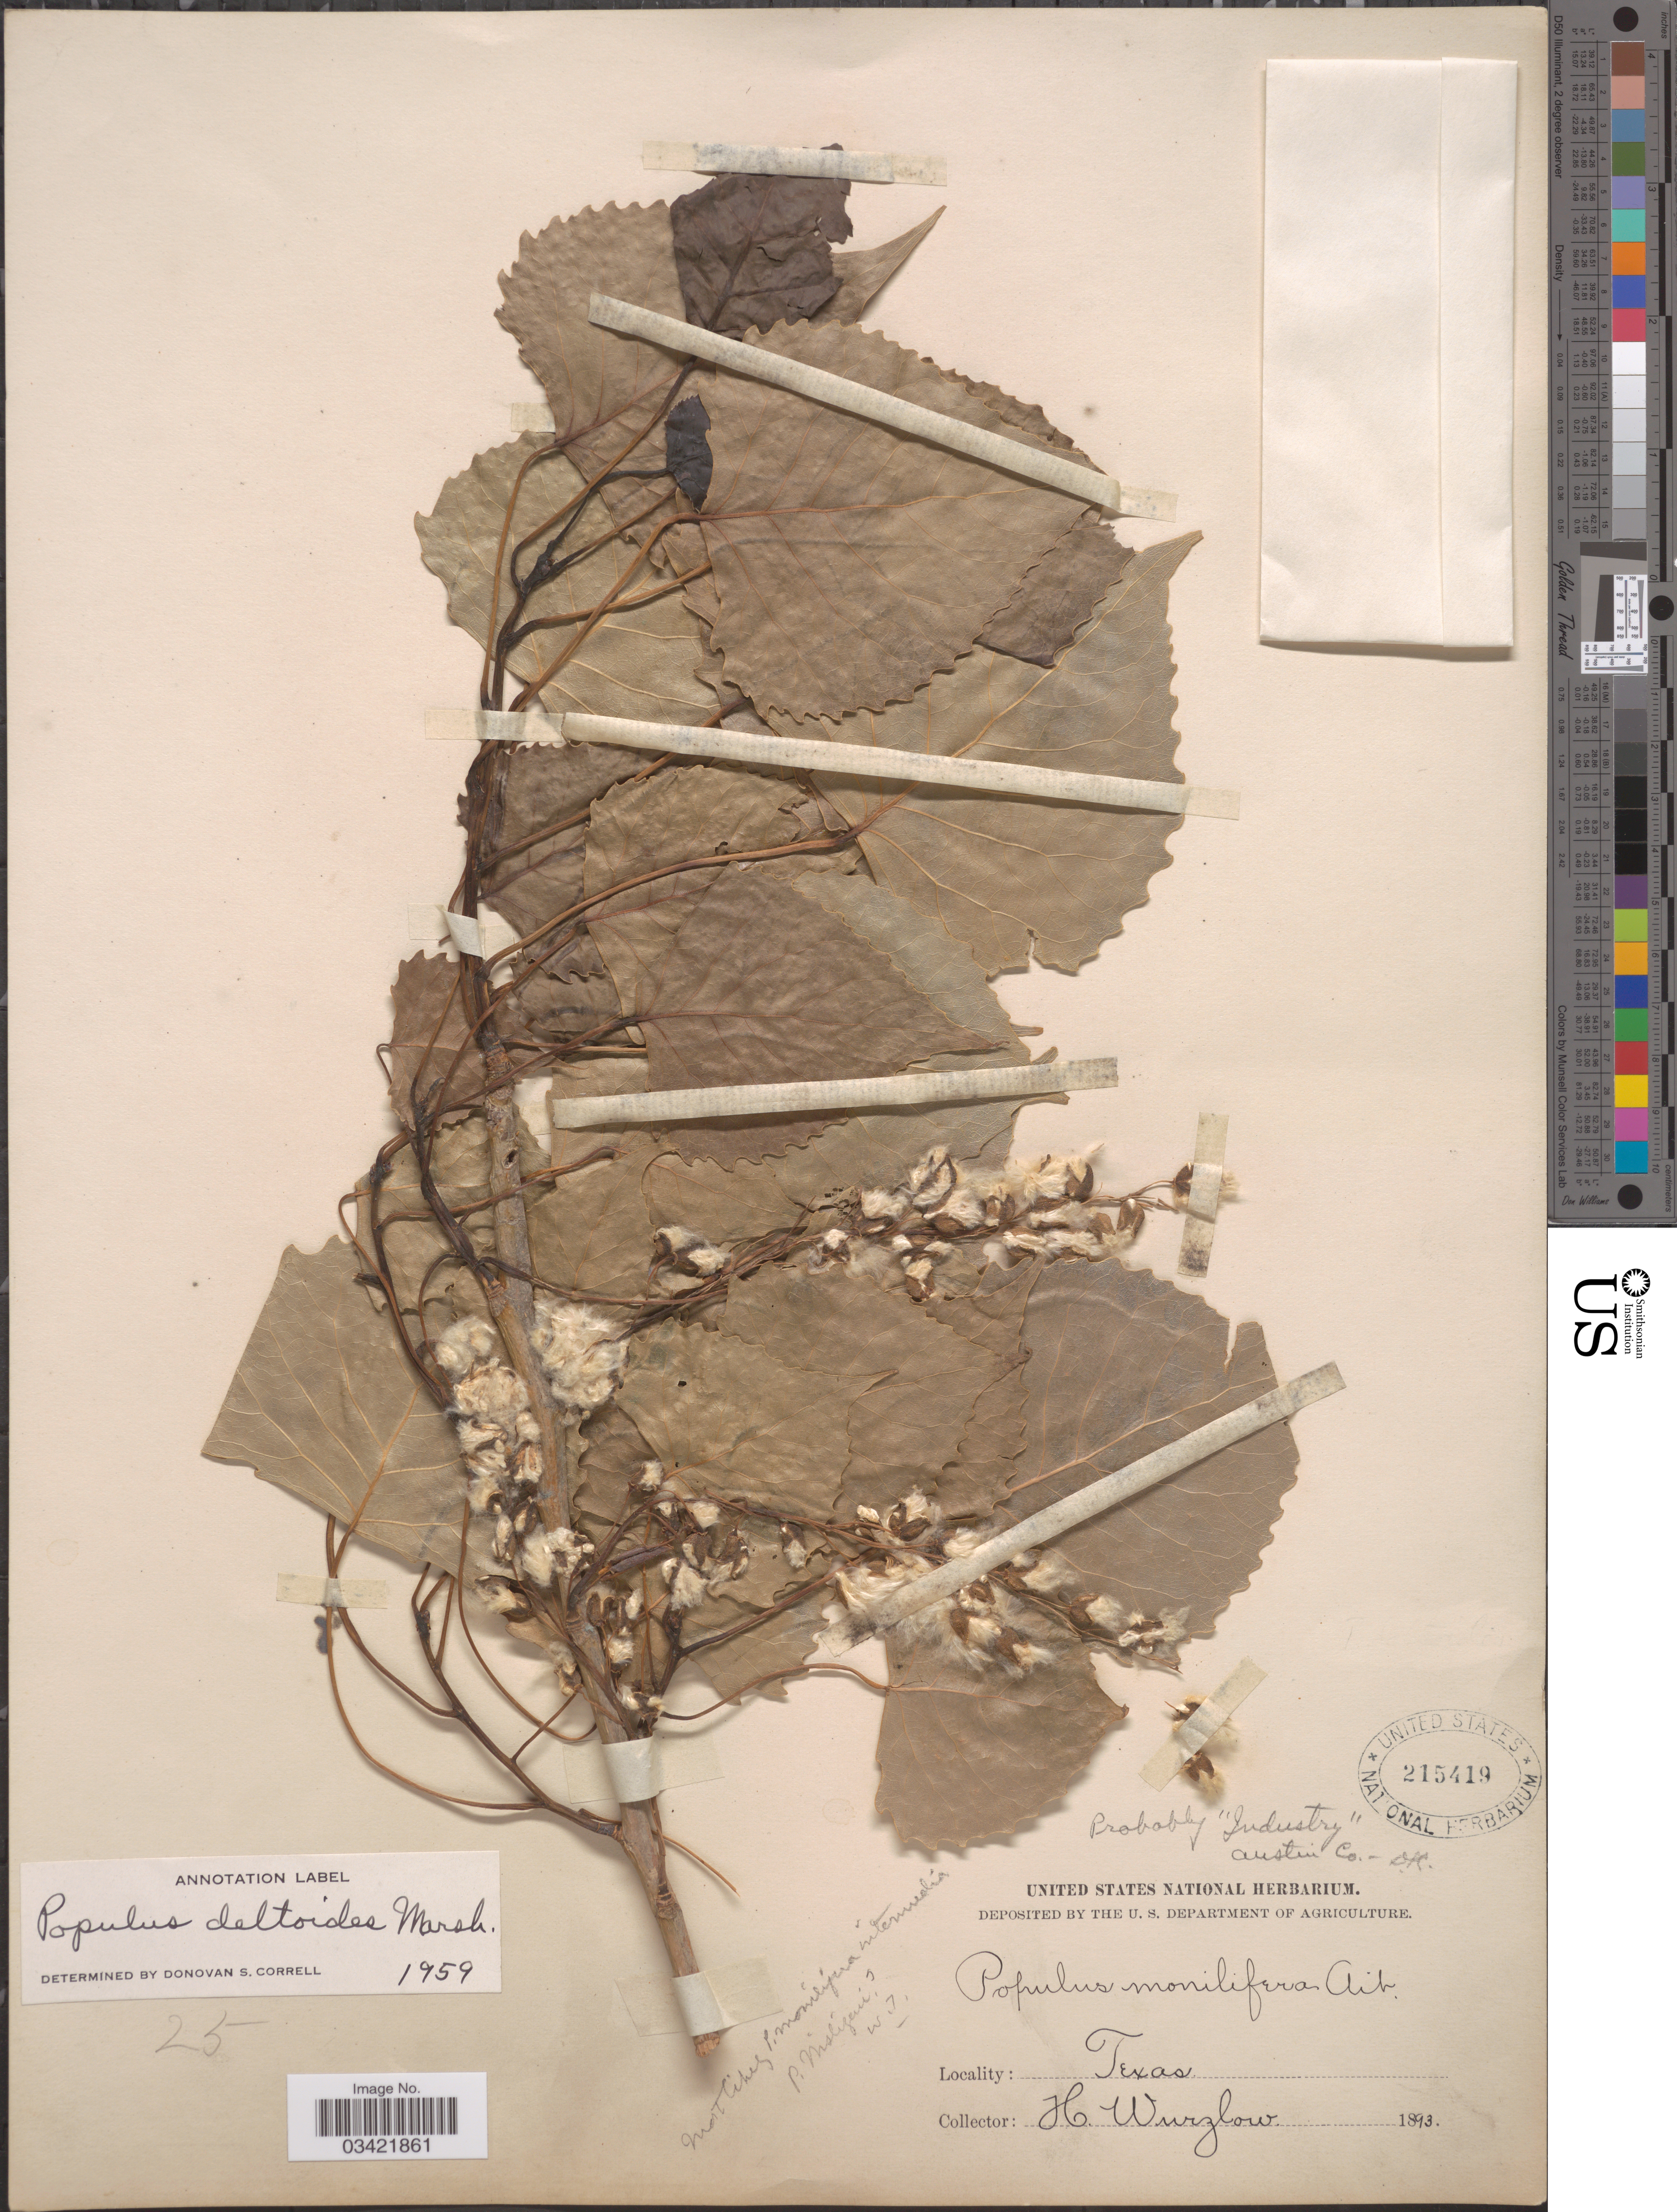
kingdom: Plantae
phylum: Tracheophyta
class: Magnoliopsida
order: Malpighiales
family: Salicaceae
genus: Populus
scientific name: Populus deltoides subsp. deltoides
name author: W. Bartram ex Marshall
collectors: H. Wurzlow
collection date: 1893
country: United States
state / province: Texas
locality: Probably "Industry" Austin Co.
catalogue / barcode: US 215419